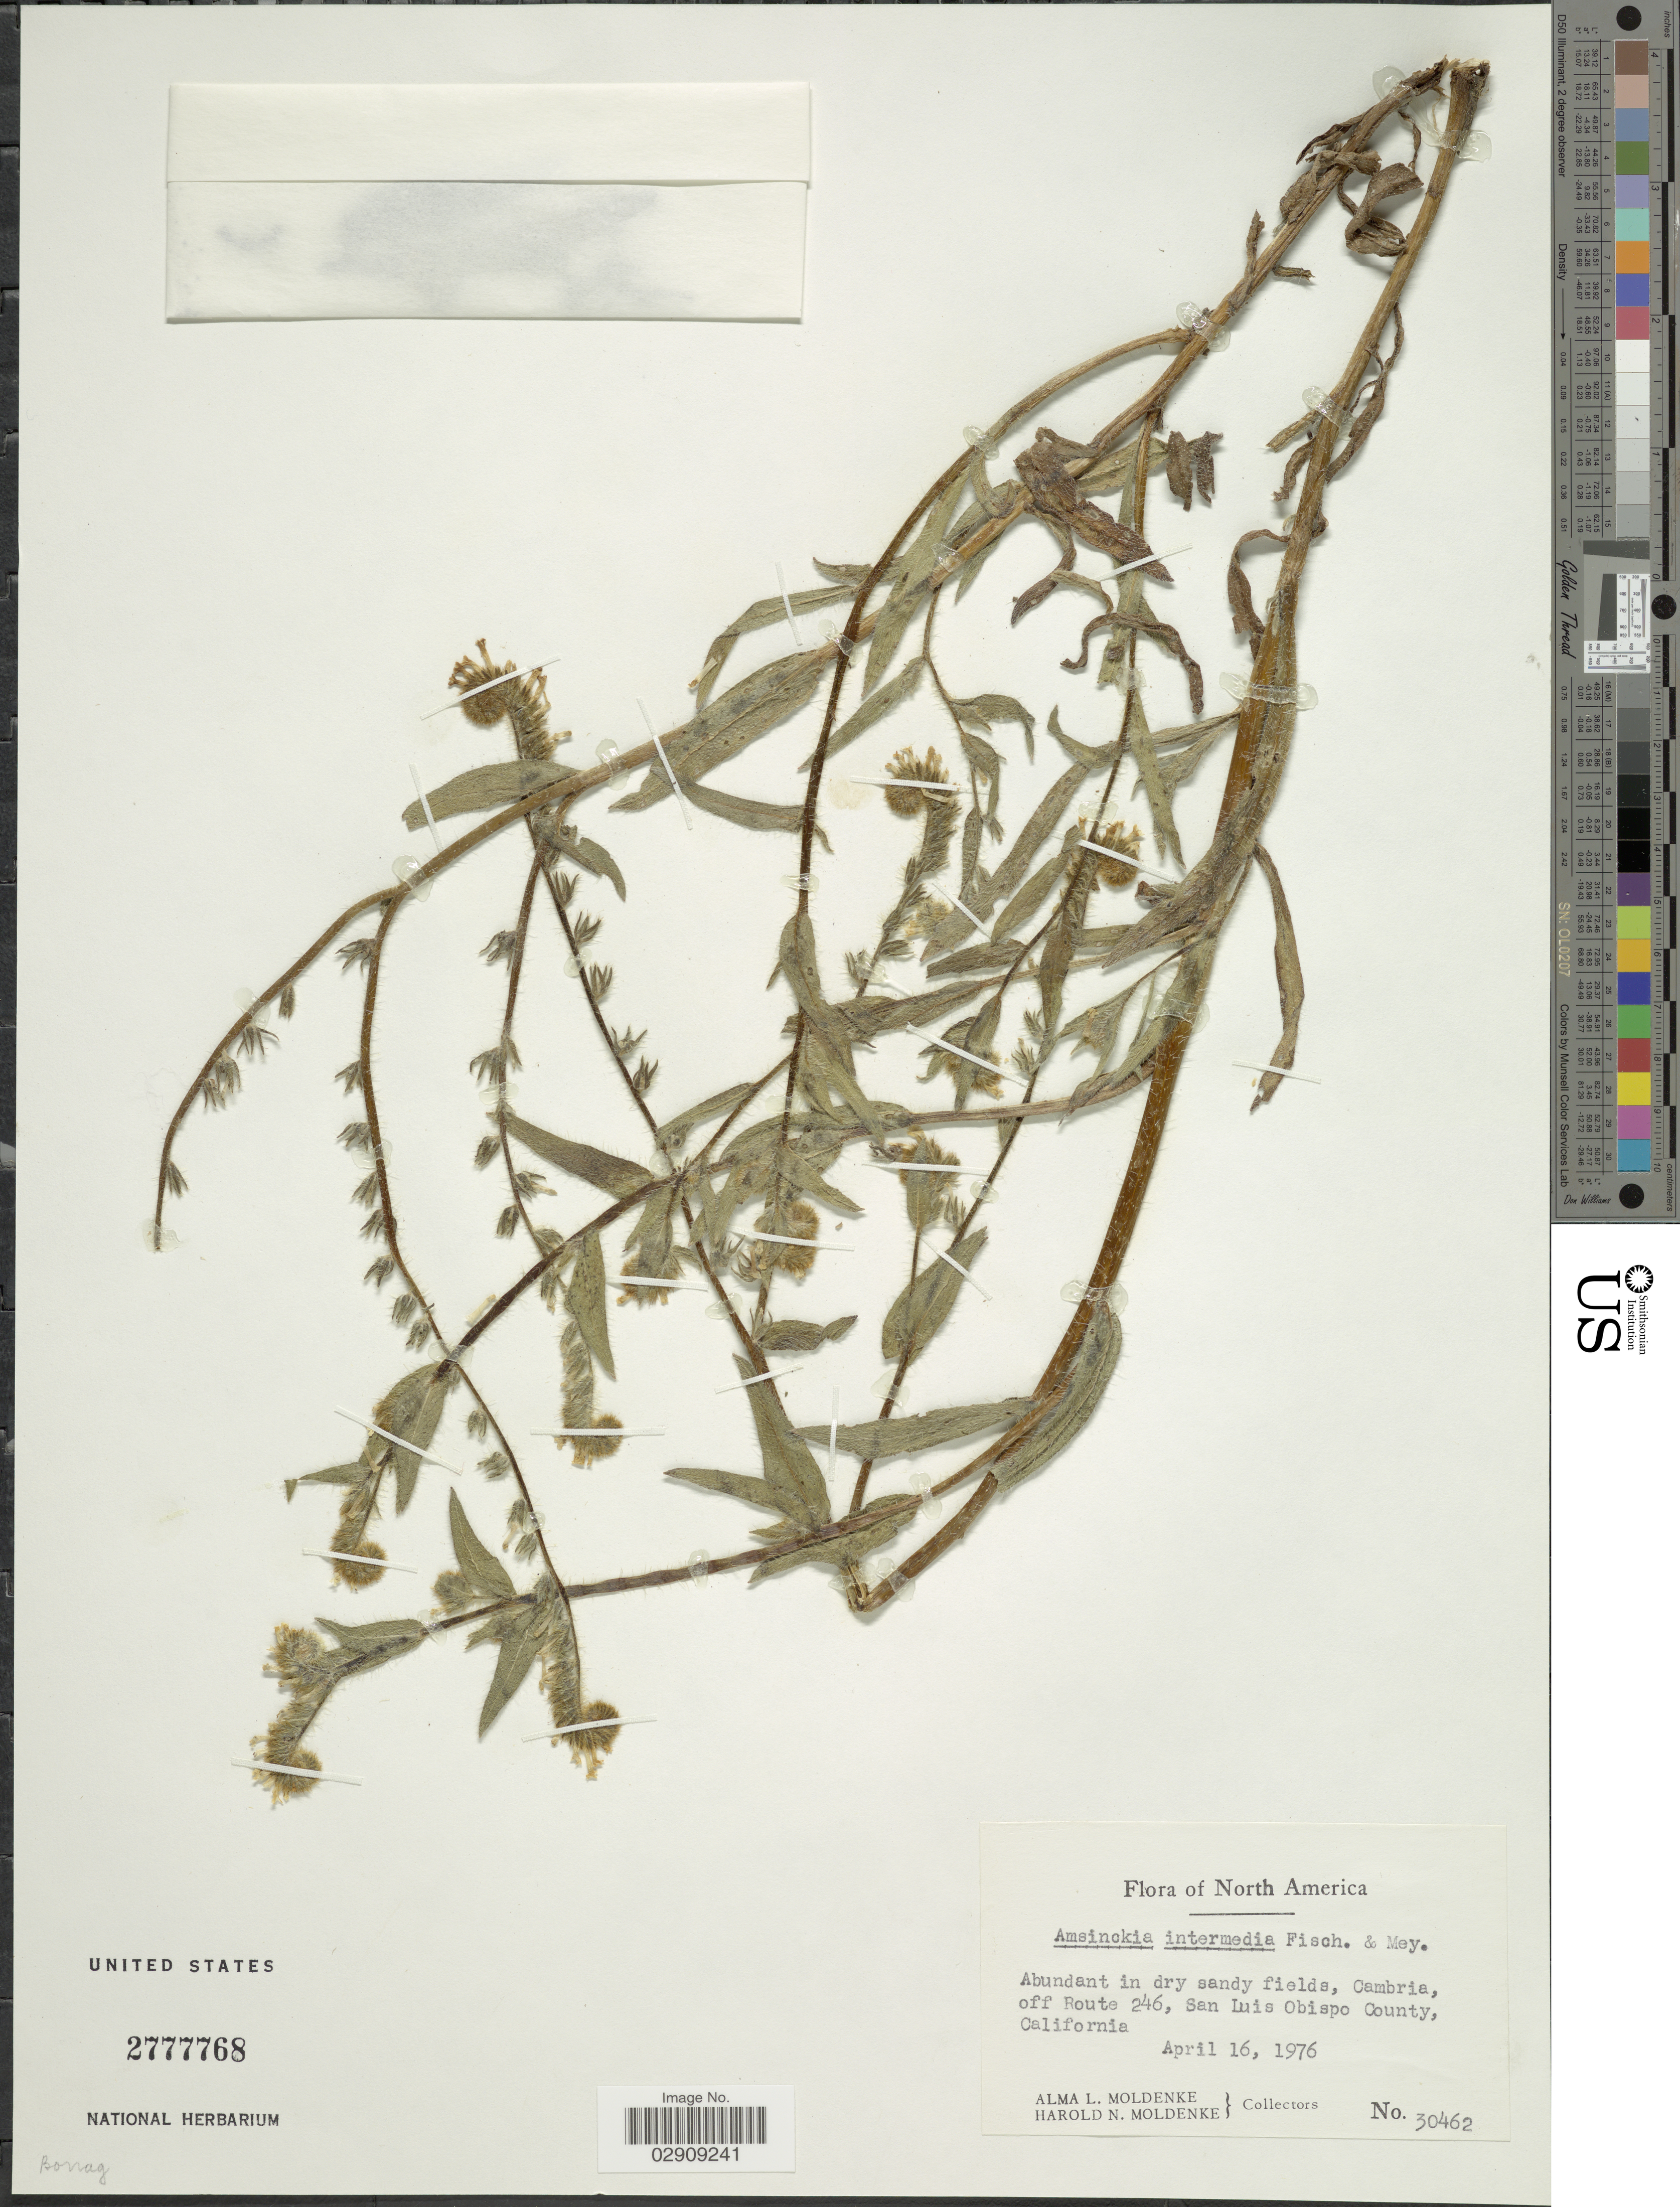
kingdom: Plantae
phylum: Tracheophyta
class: Magnoliopsida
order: Boraginales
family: Boraginaceae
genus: Amsinckia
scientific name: Amsinckia menziesii var. intermedia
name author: (Fisch. & C.A. Mey.) Ganders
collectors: A. L. Moldenke & H. N. Moldenke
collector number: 30462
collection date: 1976-04-16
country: United States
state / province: California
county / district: San Luis Obispo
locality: Cambria, off Route 246, San Luis Obispo County.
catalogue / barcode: US 2777768